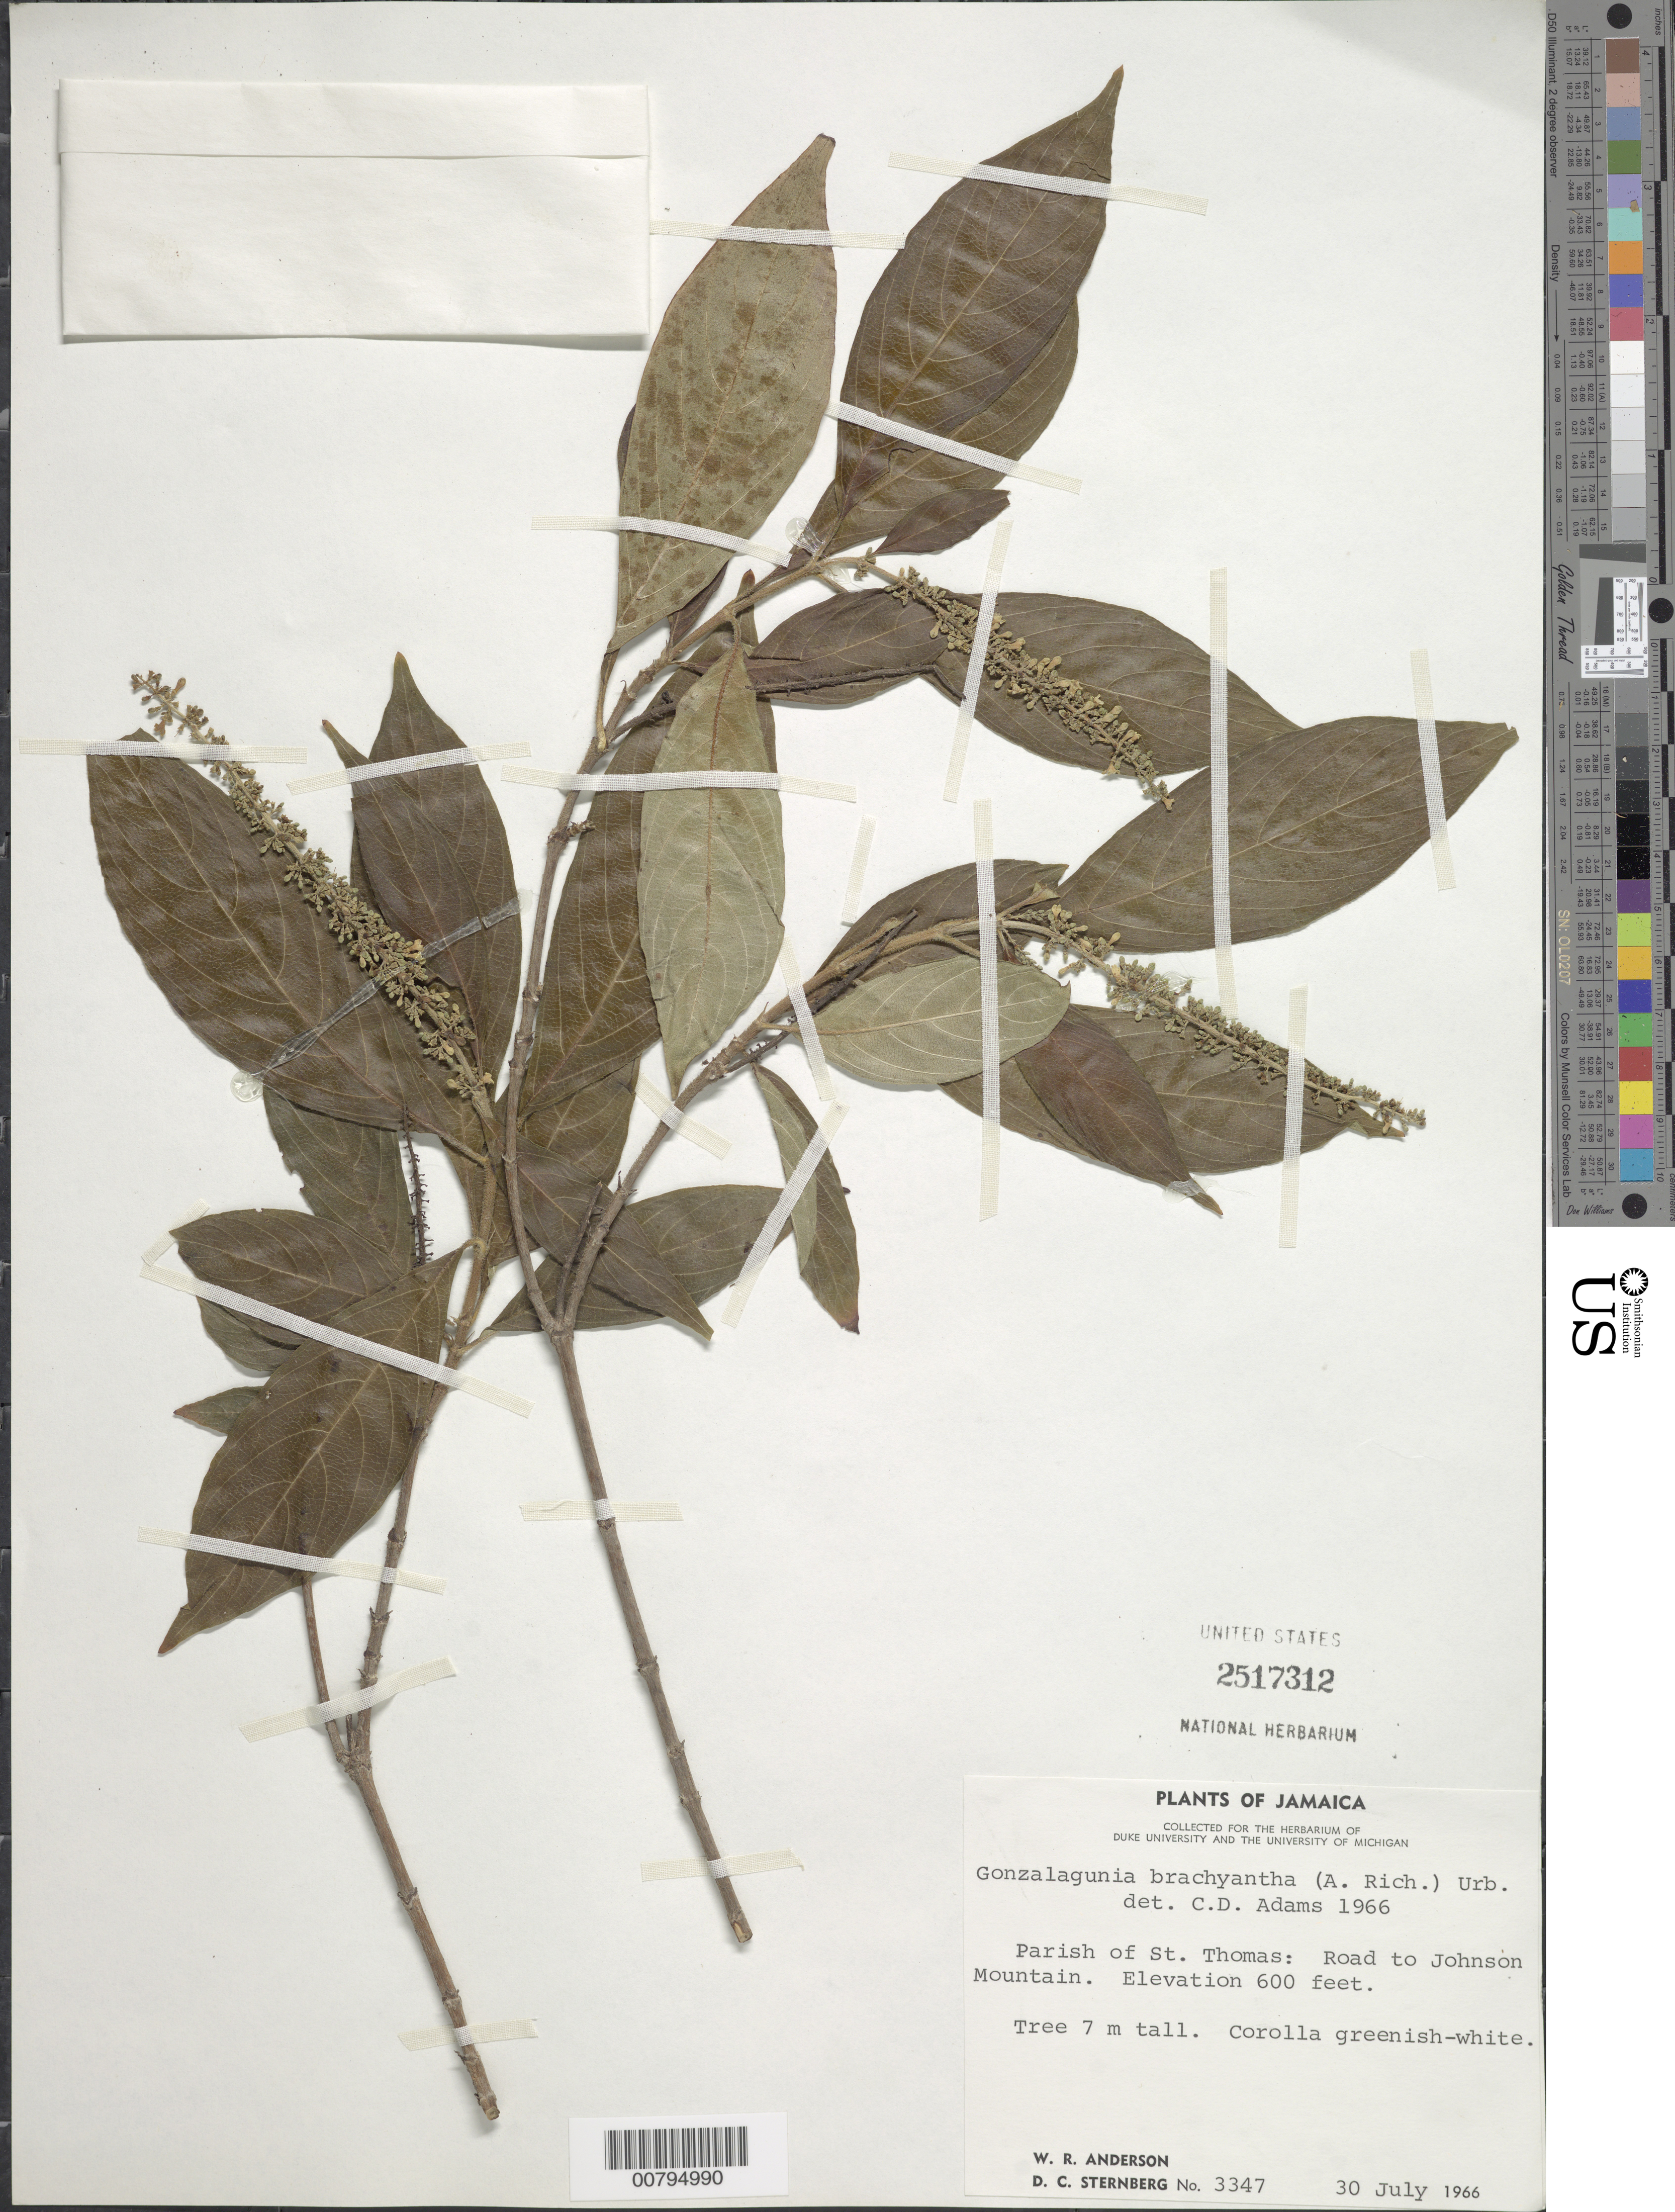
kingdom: Plantae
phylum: Tracheophyta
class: Magnoliopsida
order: Gentianales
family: Rubiaceae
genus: Gonzalagunia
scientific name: Gonzalagunia brachyantha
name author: (A. Rich.) Urb.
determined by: Adams, C. D.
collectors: W. R. Anderson & D. Sternberg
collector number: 3347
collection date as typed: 30 Jul 1966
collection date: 1966-07-30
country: Jamaica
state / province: Saint Thomas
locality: Road to Johnson Mountain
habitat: Along road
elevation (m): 183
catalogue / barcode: US 2517312